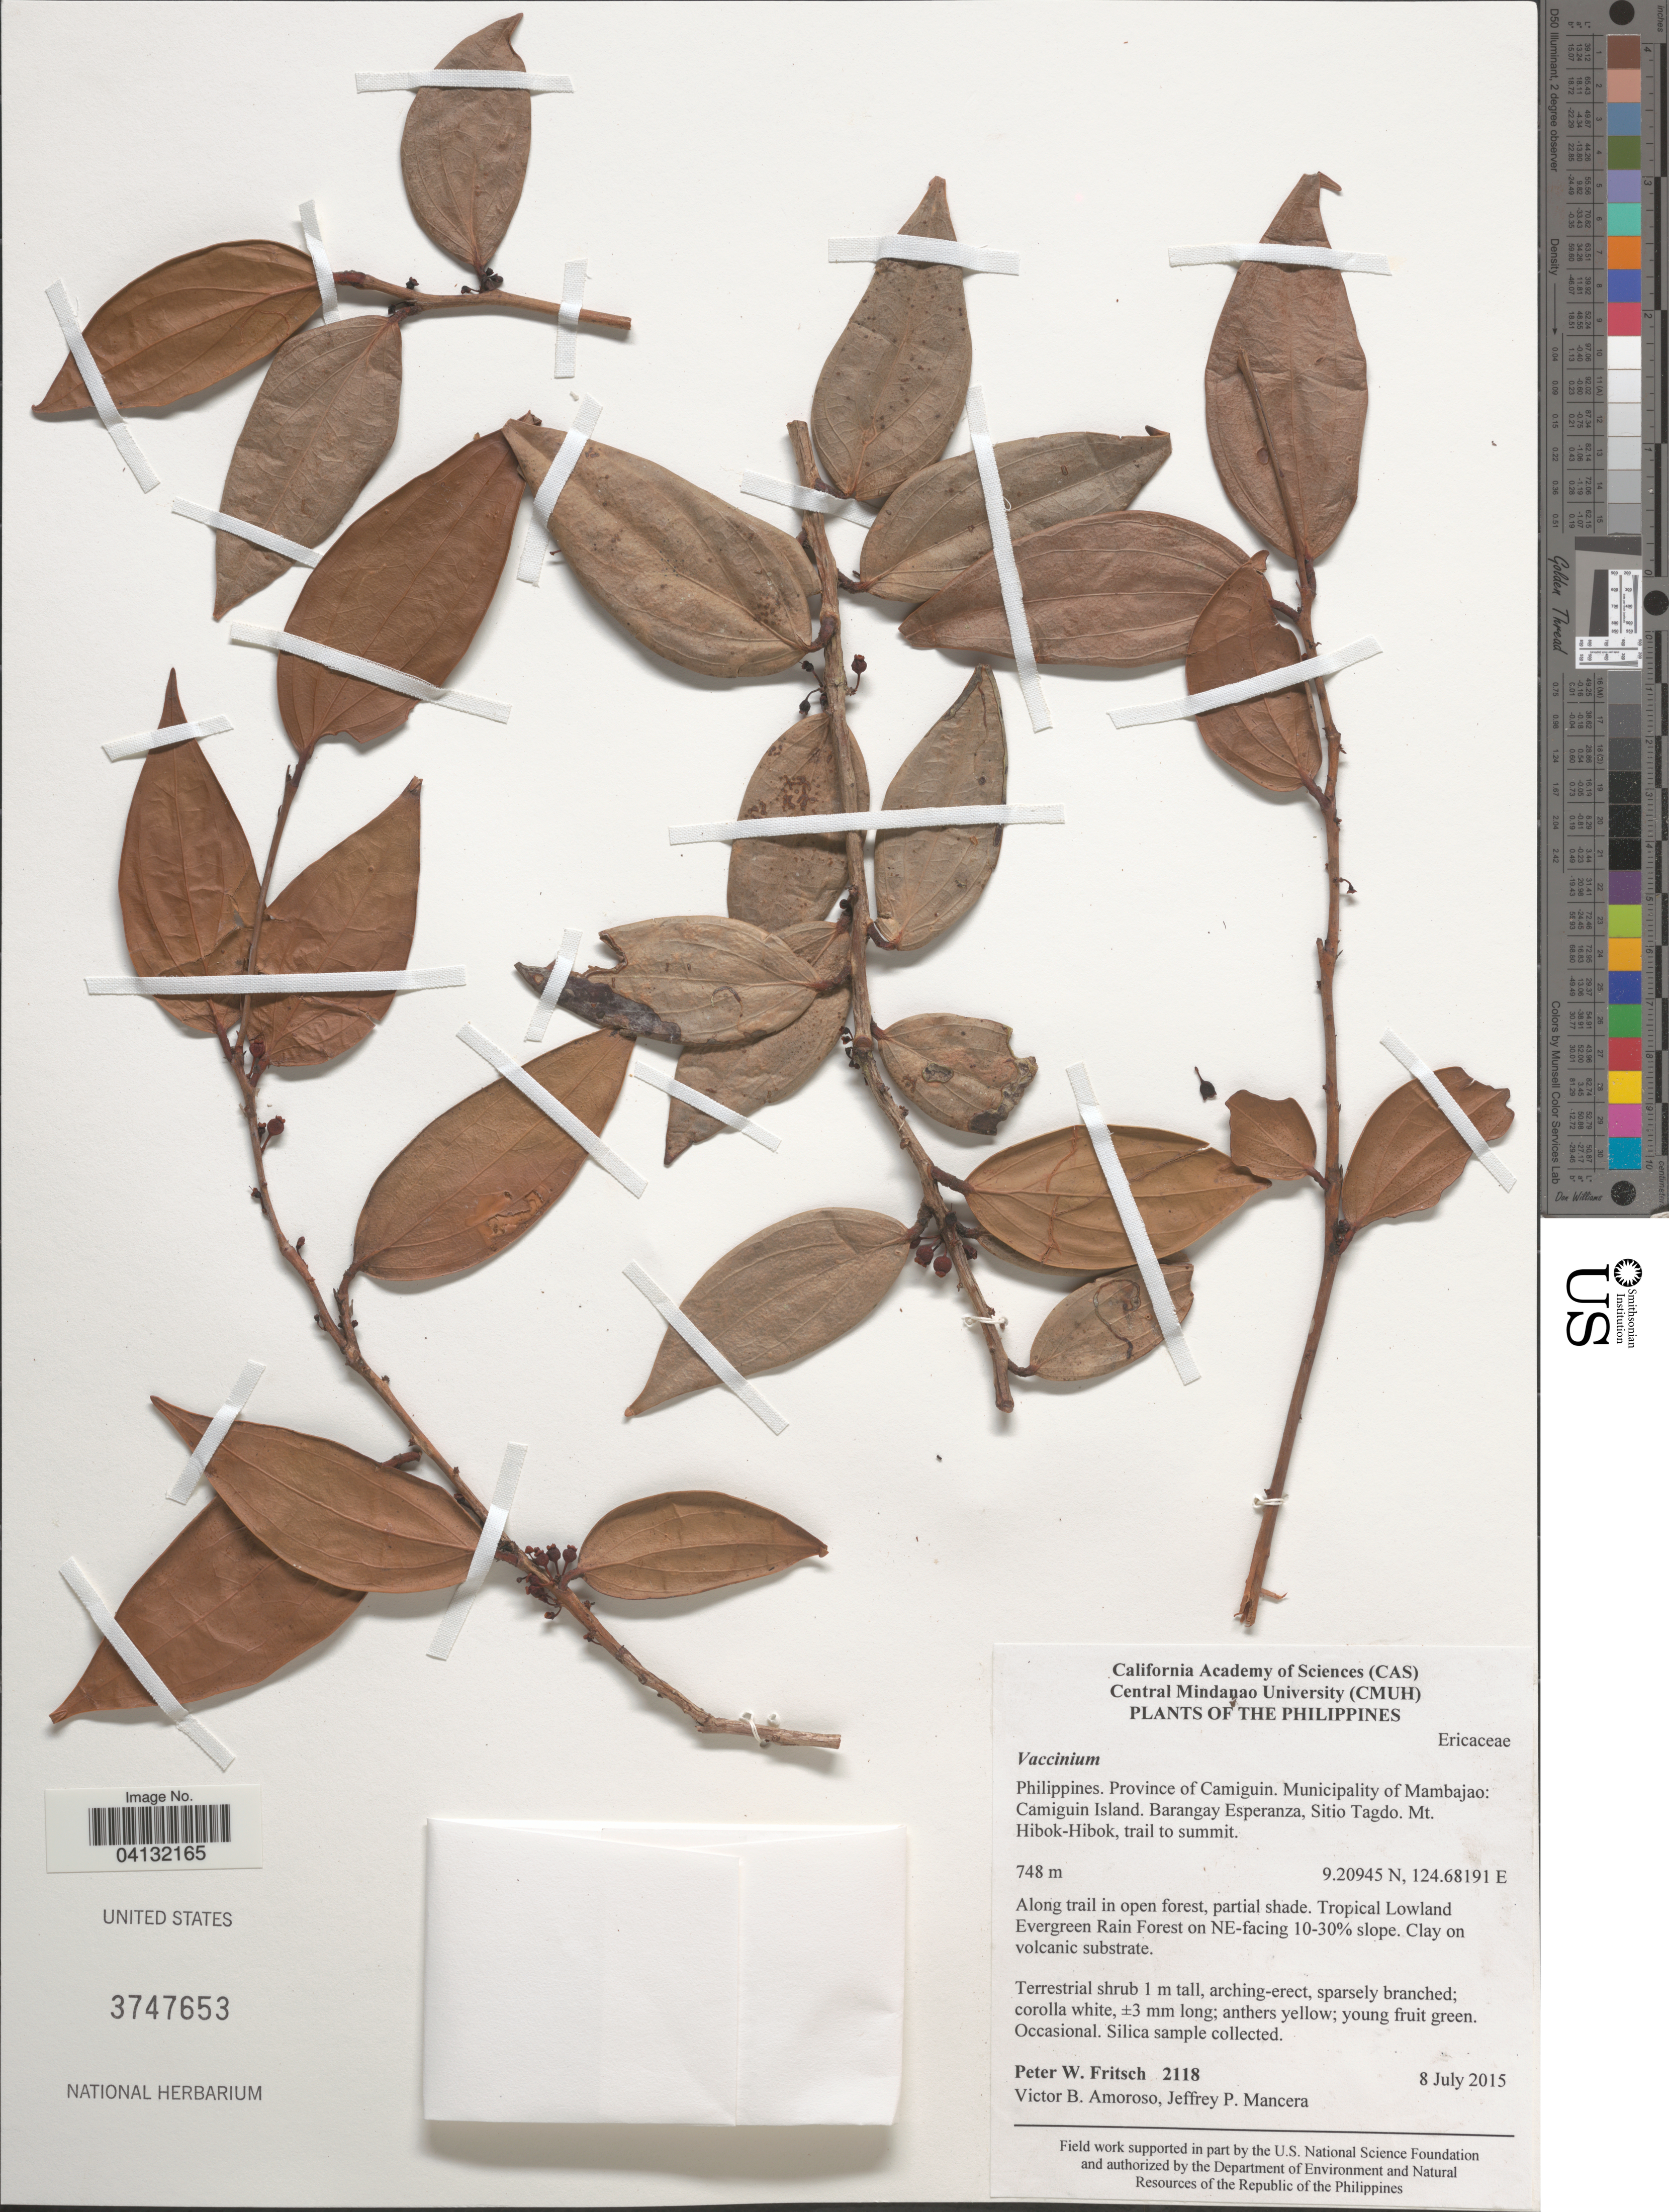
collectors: P. W. Fritsch, V. Amoroso & J. Mancera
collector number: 2118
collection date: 2015-07-08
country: Philippines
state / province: Northern Mindanao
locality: Province of Camiguin. Municipality of Mambajao: Camiguin Island. Barangay Esperanza, Sitio Tagdo. Mt. Hibok-Hibok, trail to summit. Along trail in open forest, partial shade. Tropical Lowland Evergreen Rain Forest on NE-facing 10-30% slope.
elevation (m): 748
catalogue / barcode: US 3747653